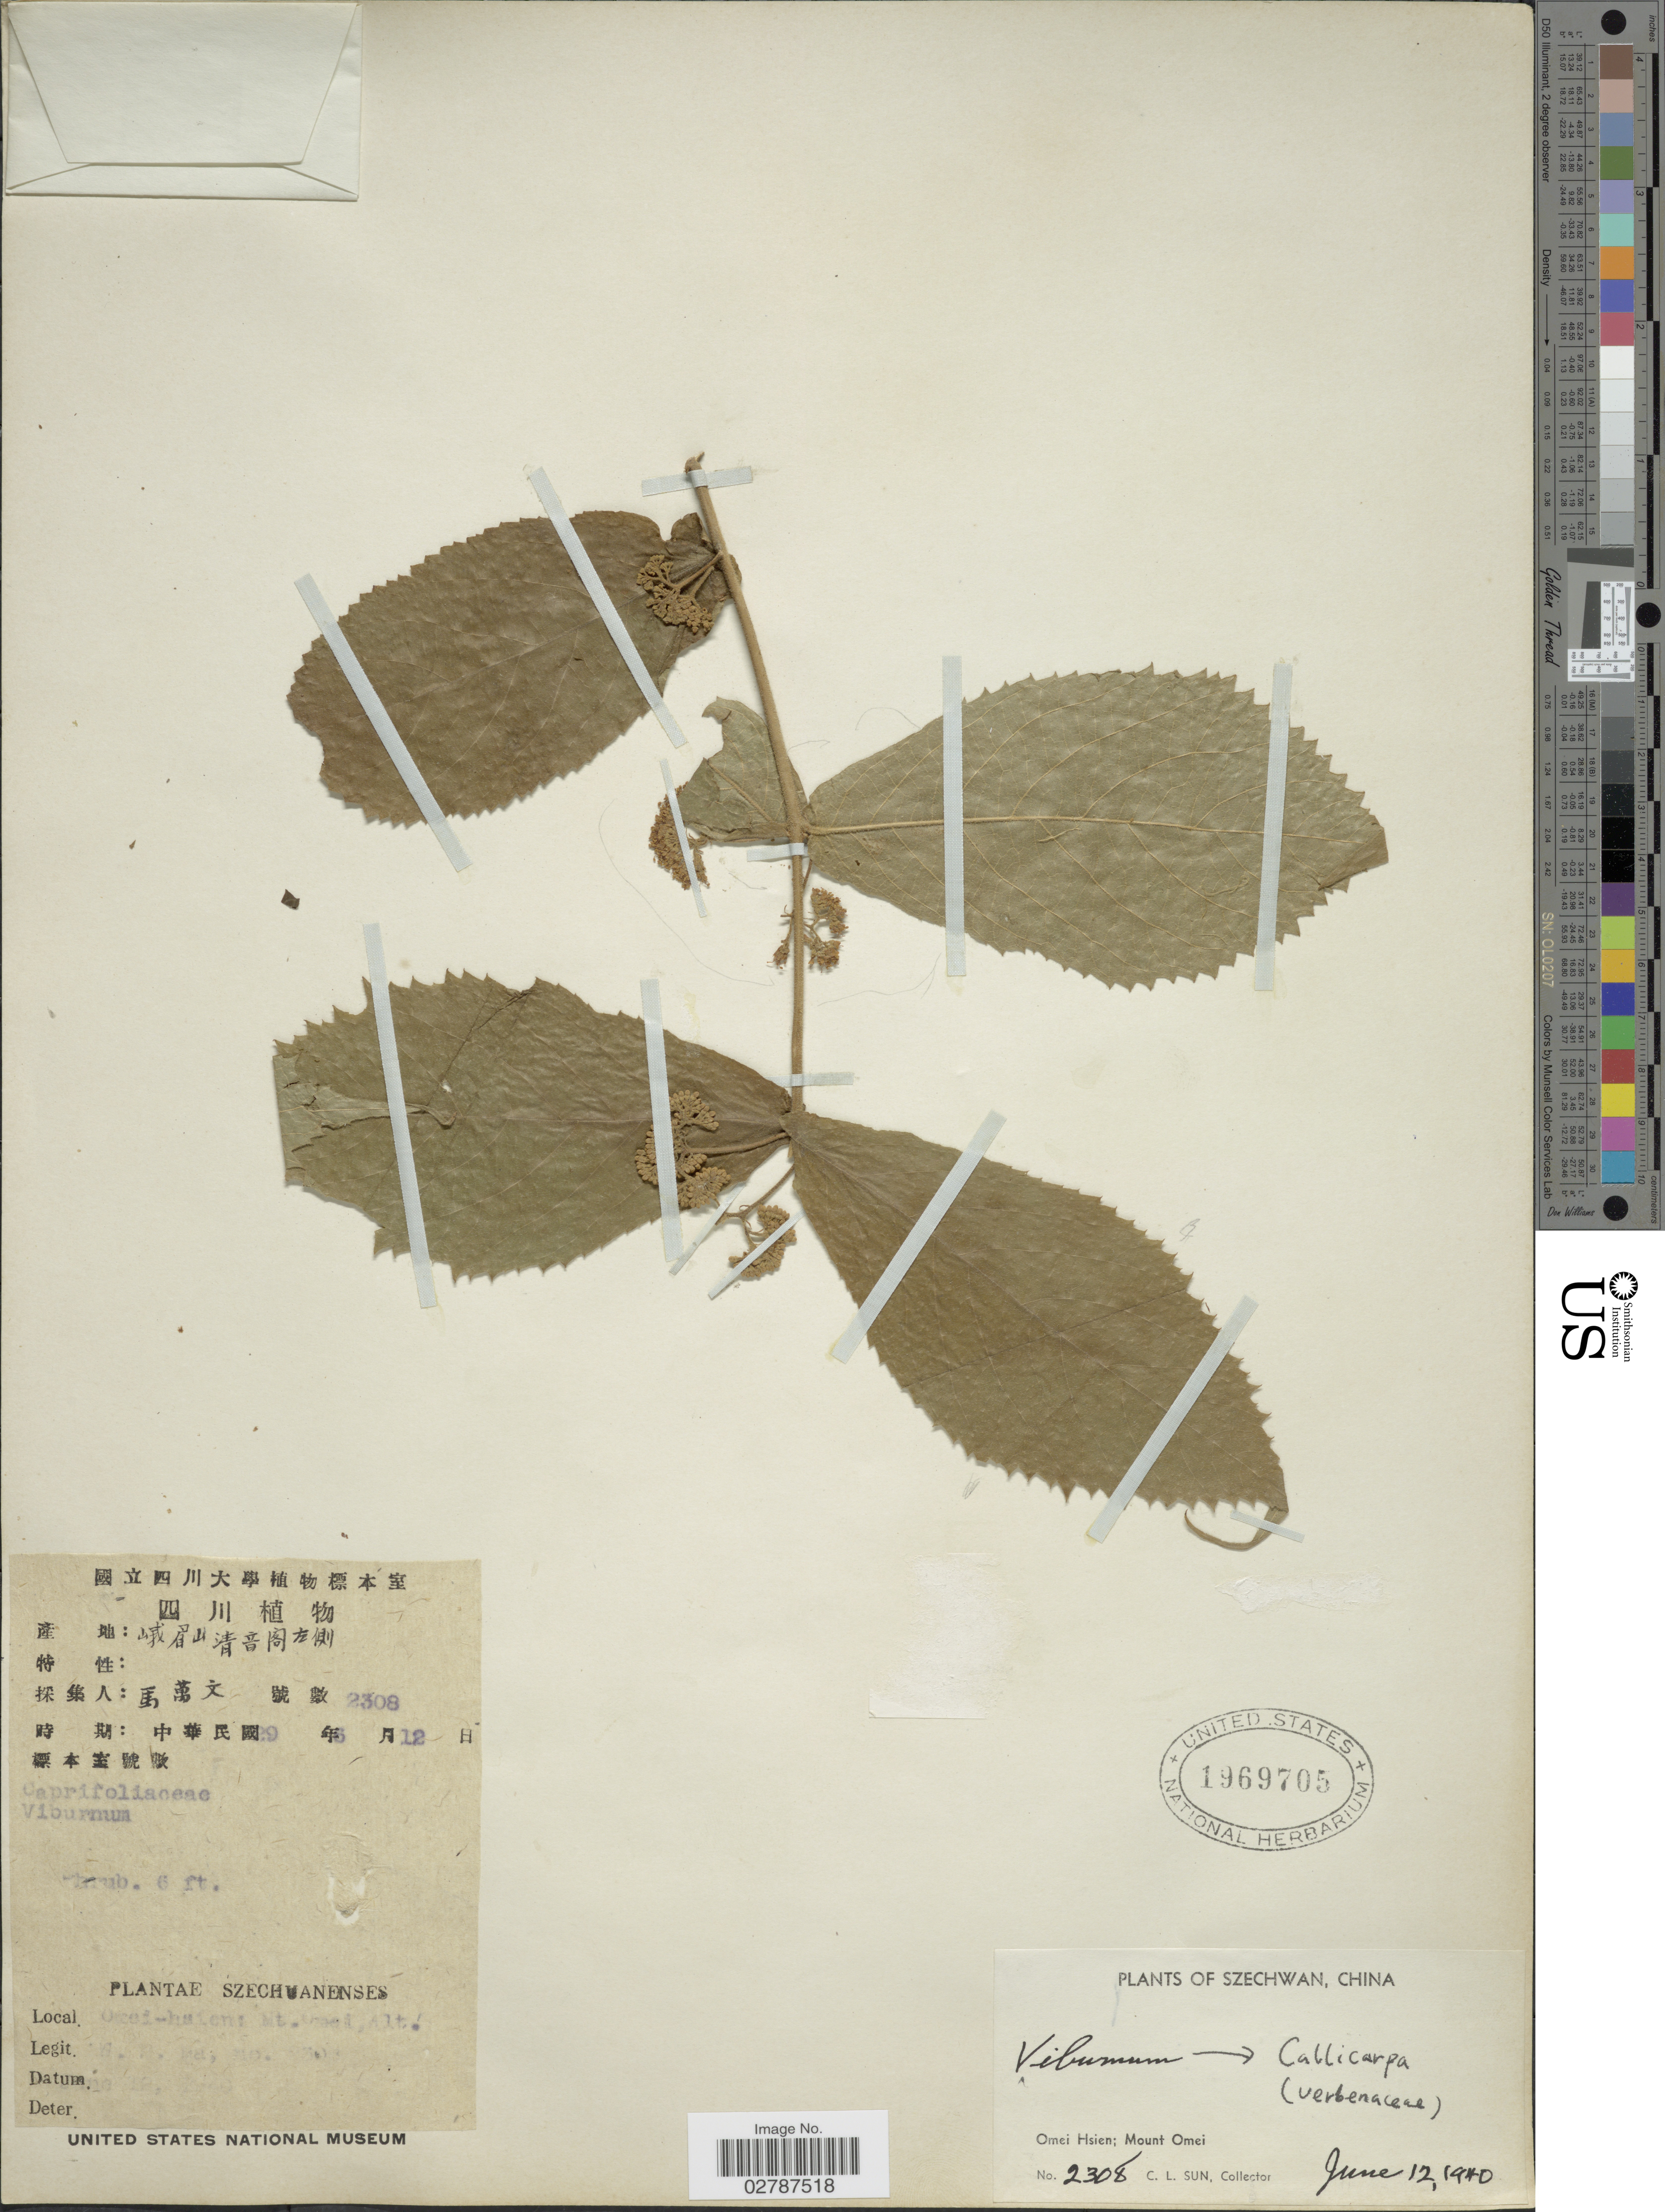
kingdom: Plantae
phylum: Tracheophyta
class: Magnoliopsida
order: Lamiales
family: Lamiaceae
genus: Callicarpa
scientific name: Callicarpa sp.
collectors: C. Sun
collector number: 2308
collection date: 1940-06-12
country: China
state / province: Sichuan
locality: Szechwan. Omei Hsien; Mount Omei.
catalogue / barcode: US 1969705